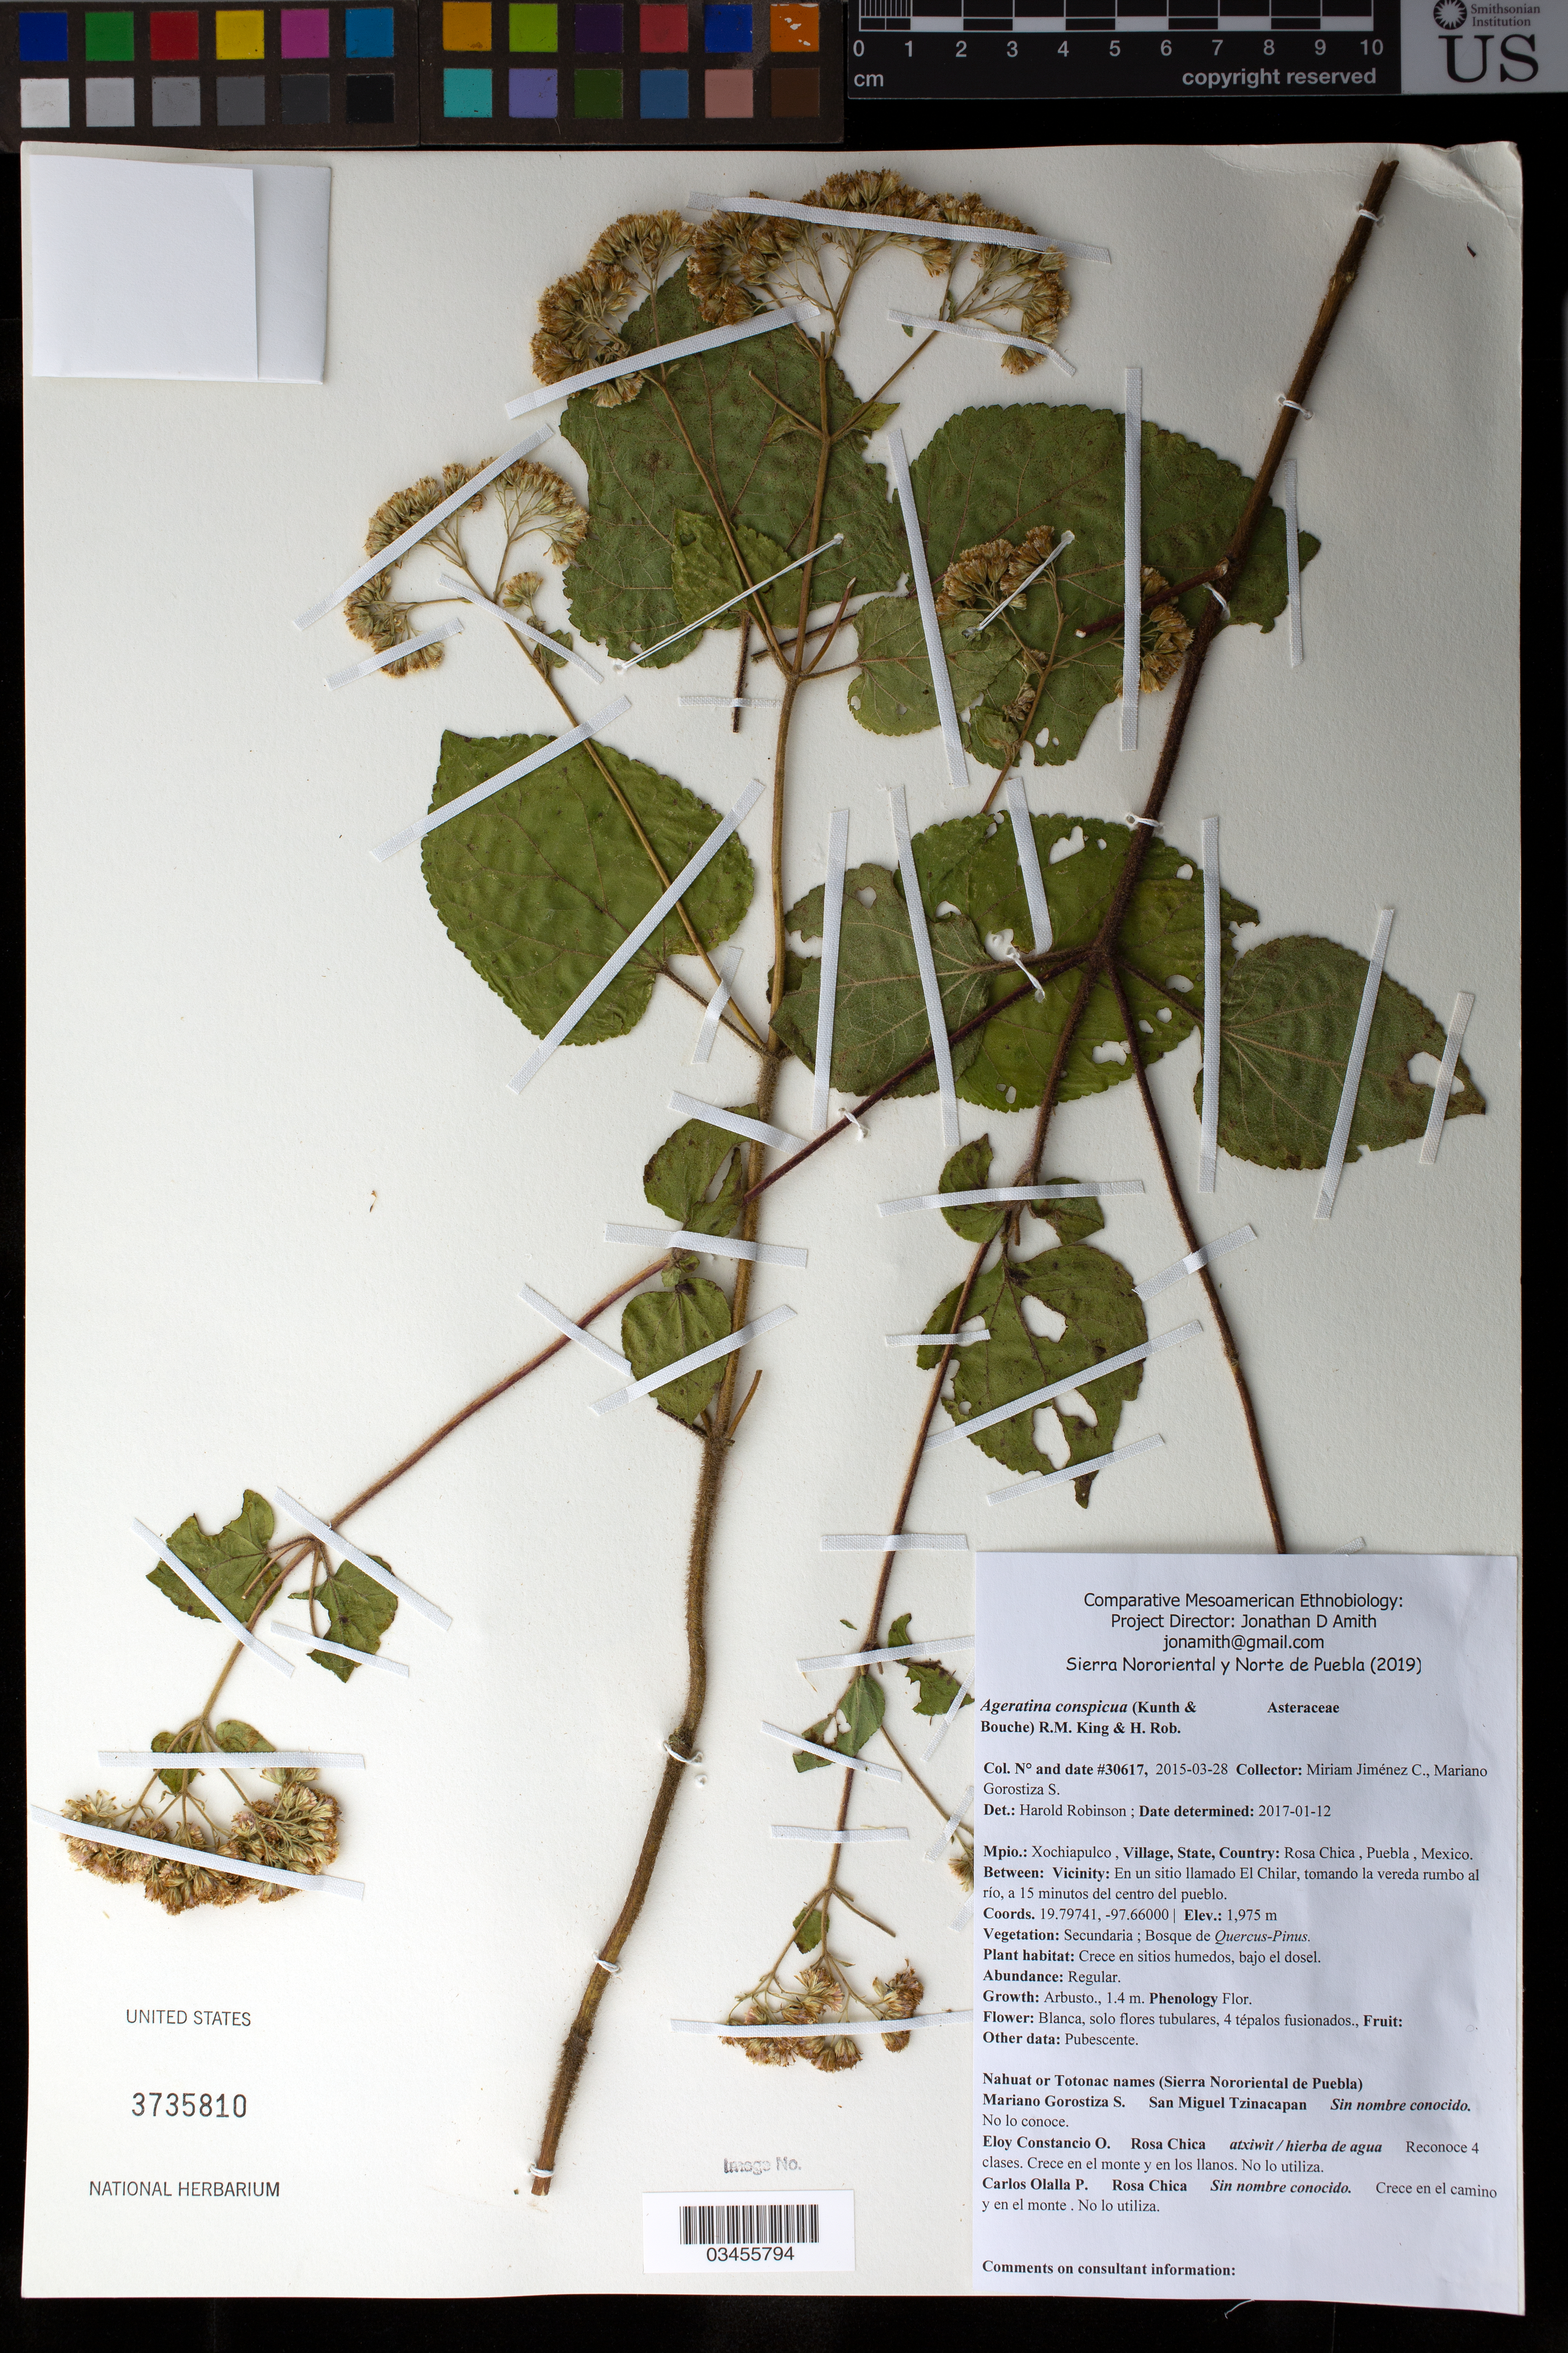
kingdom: Plantae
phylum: Tracheophyta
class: Magnoliopsida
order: Asterales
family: Asteraceae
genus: Ageratina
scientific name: Ageratina conspicua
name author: (Kunth & C.D. Bouché) R.M. King & H. Rob.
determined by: Robinson, Harold E., (US)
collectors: M. Jiménez Chimil & M. Gorostiza S.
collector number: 30617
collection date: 2015-03-28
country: México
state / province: Puebla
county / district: Xochiapulco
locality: PUEBLO: Rosa Chica; LOCALIDAD EXACTA: En un sitio llamado El Chilar, tomando la vereda rumbo al río, a 15 minutos del centro del pueblo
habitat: Bosque de Quercus-Pinus | Crece en sitios humedos, bajo el dosel.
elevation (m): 1975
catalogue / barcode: US 3735810